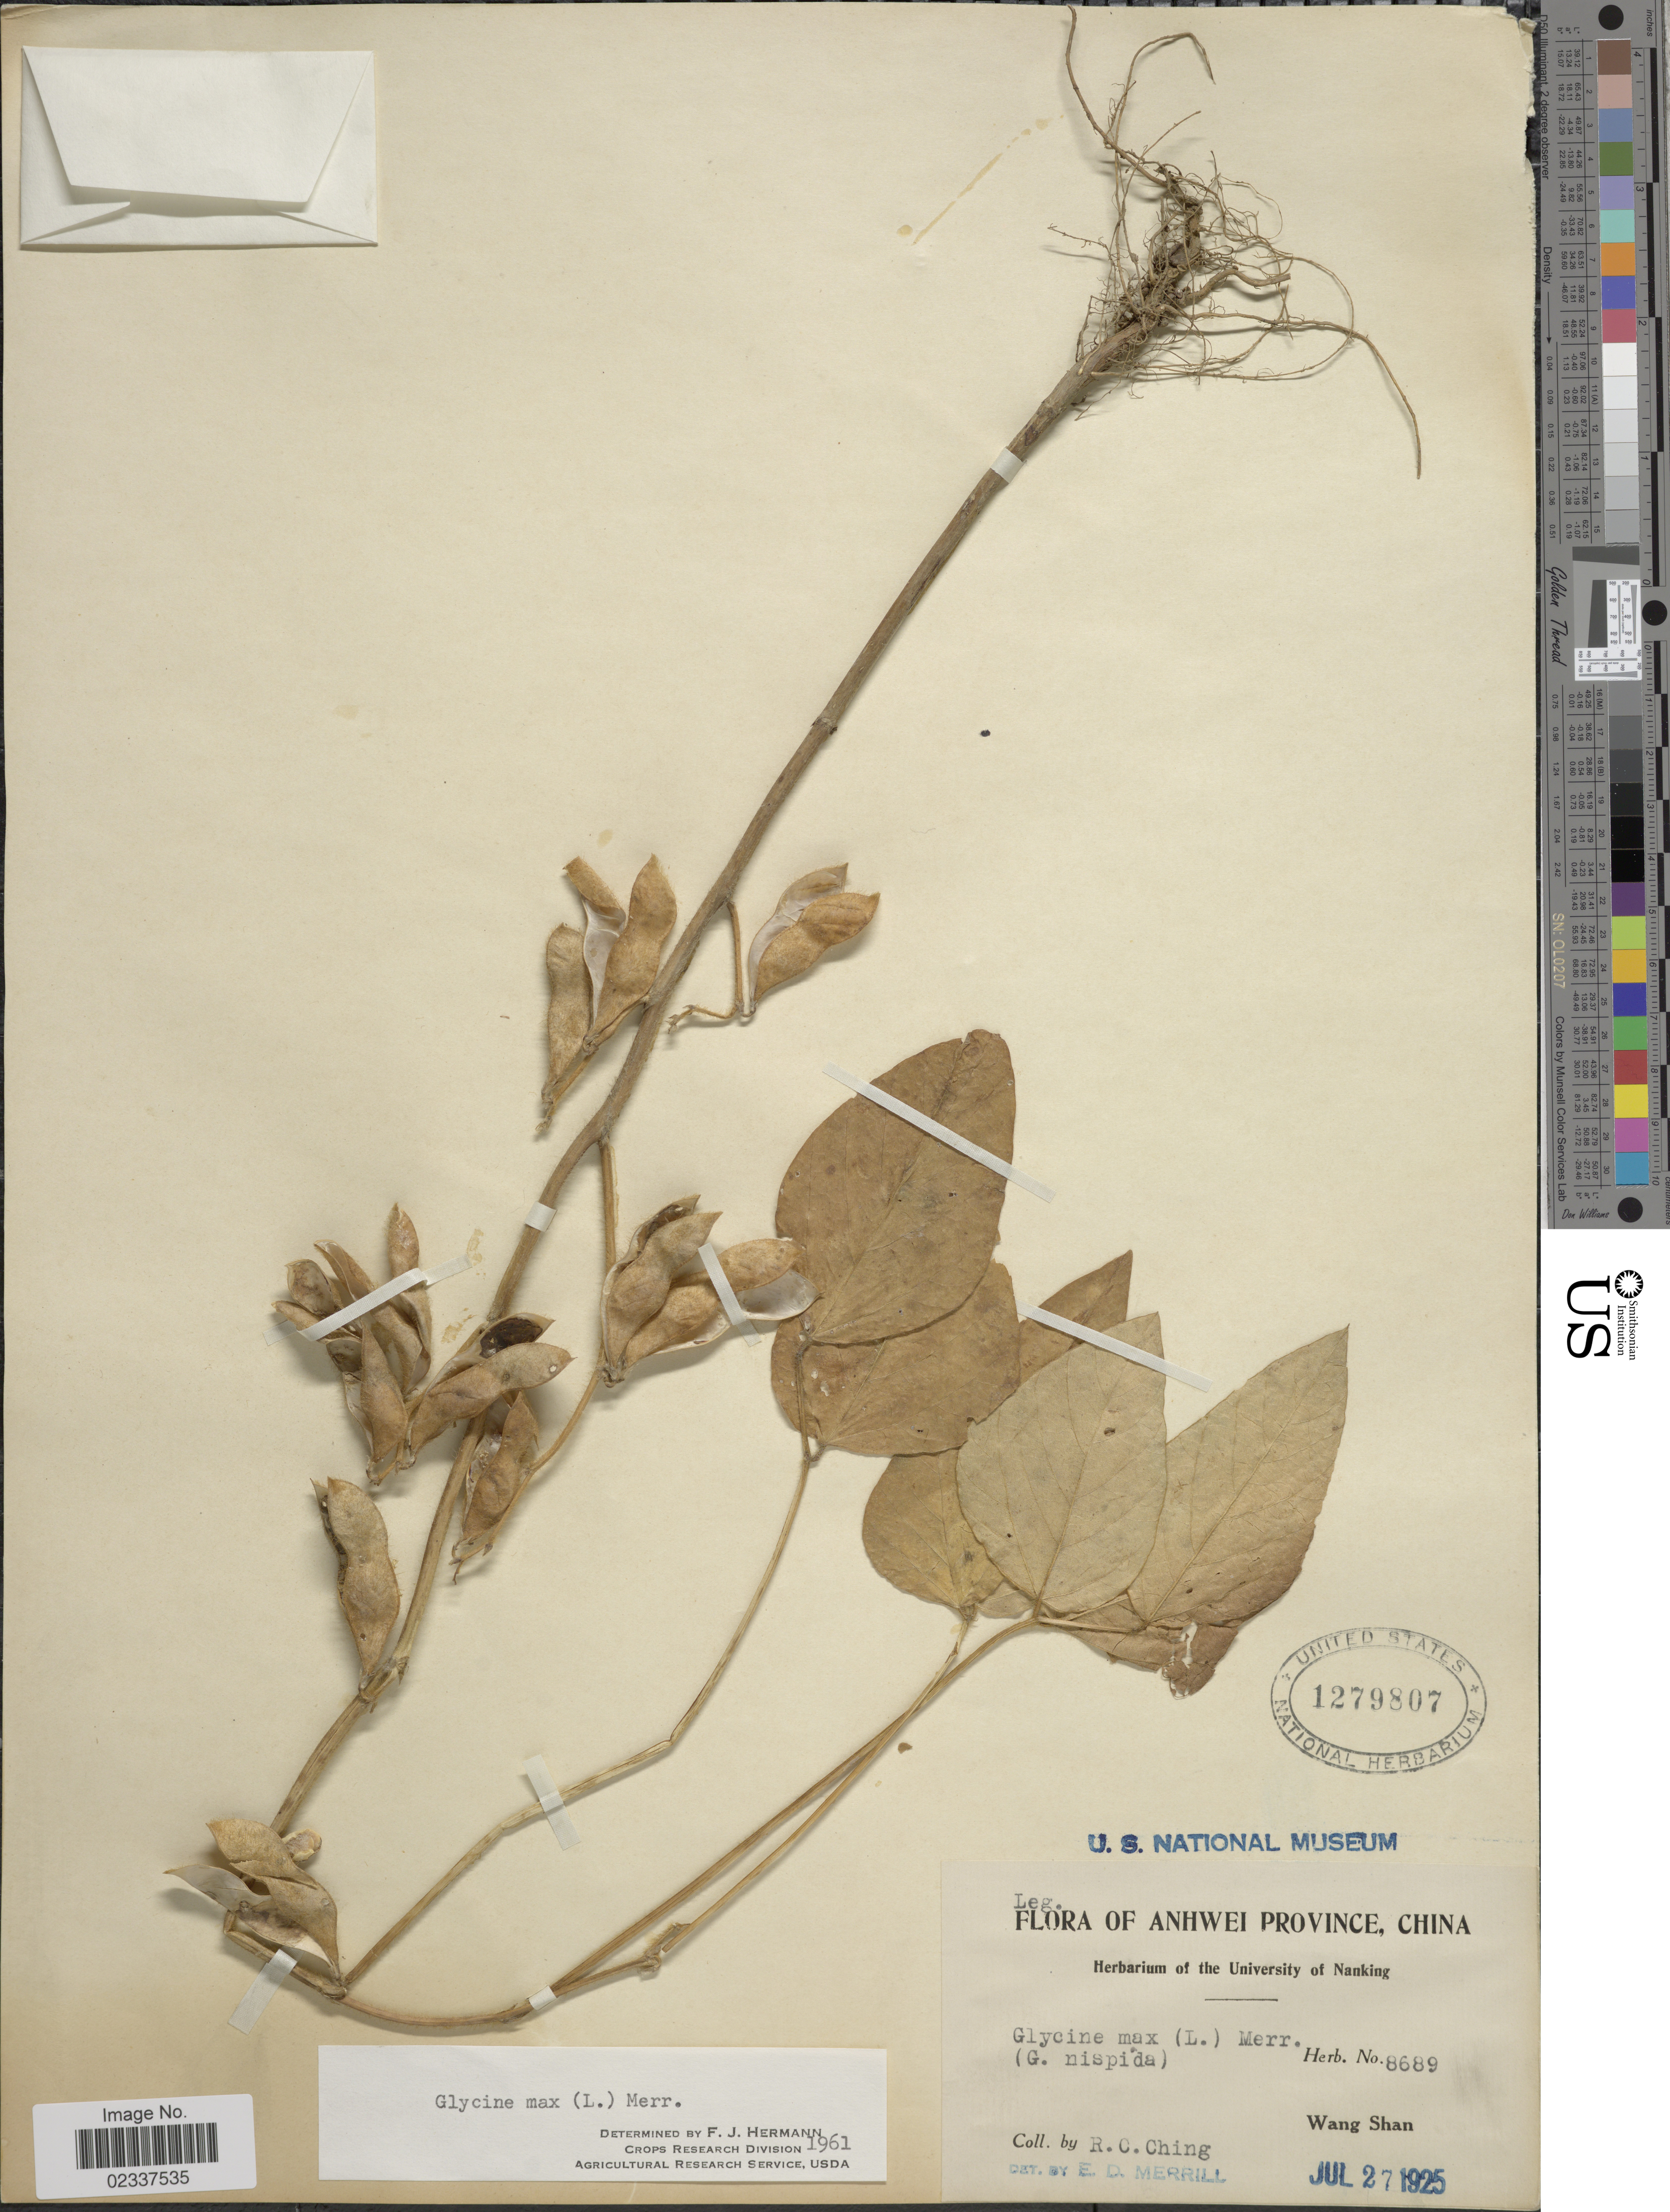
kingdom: Plantae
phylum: Tracheophyta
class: Magnoliopsida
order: Fabales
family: Fabaceae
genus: Glycine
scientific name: Glycine max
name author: (L.) Merr.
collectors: R. C. Ching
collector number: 8689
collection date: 1925-07-27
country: China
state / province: Anhui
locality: Anhwei Province, Wang Shan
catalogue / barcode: US 1279807